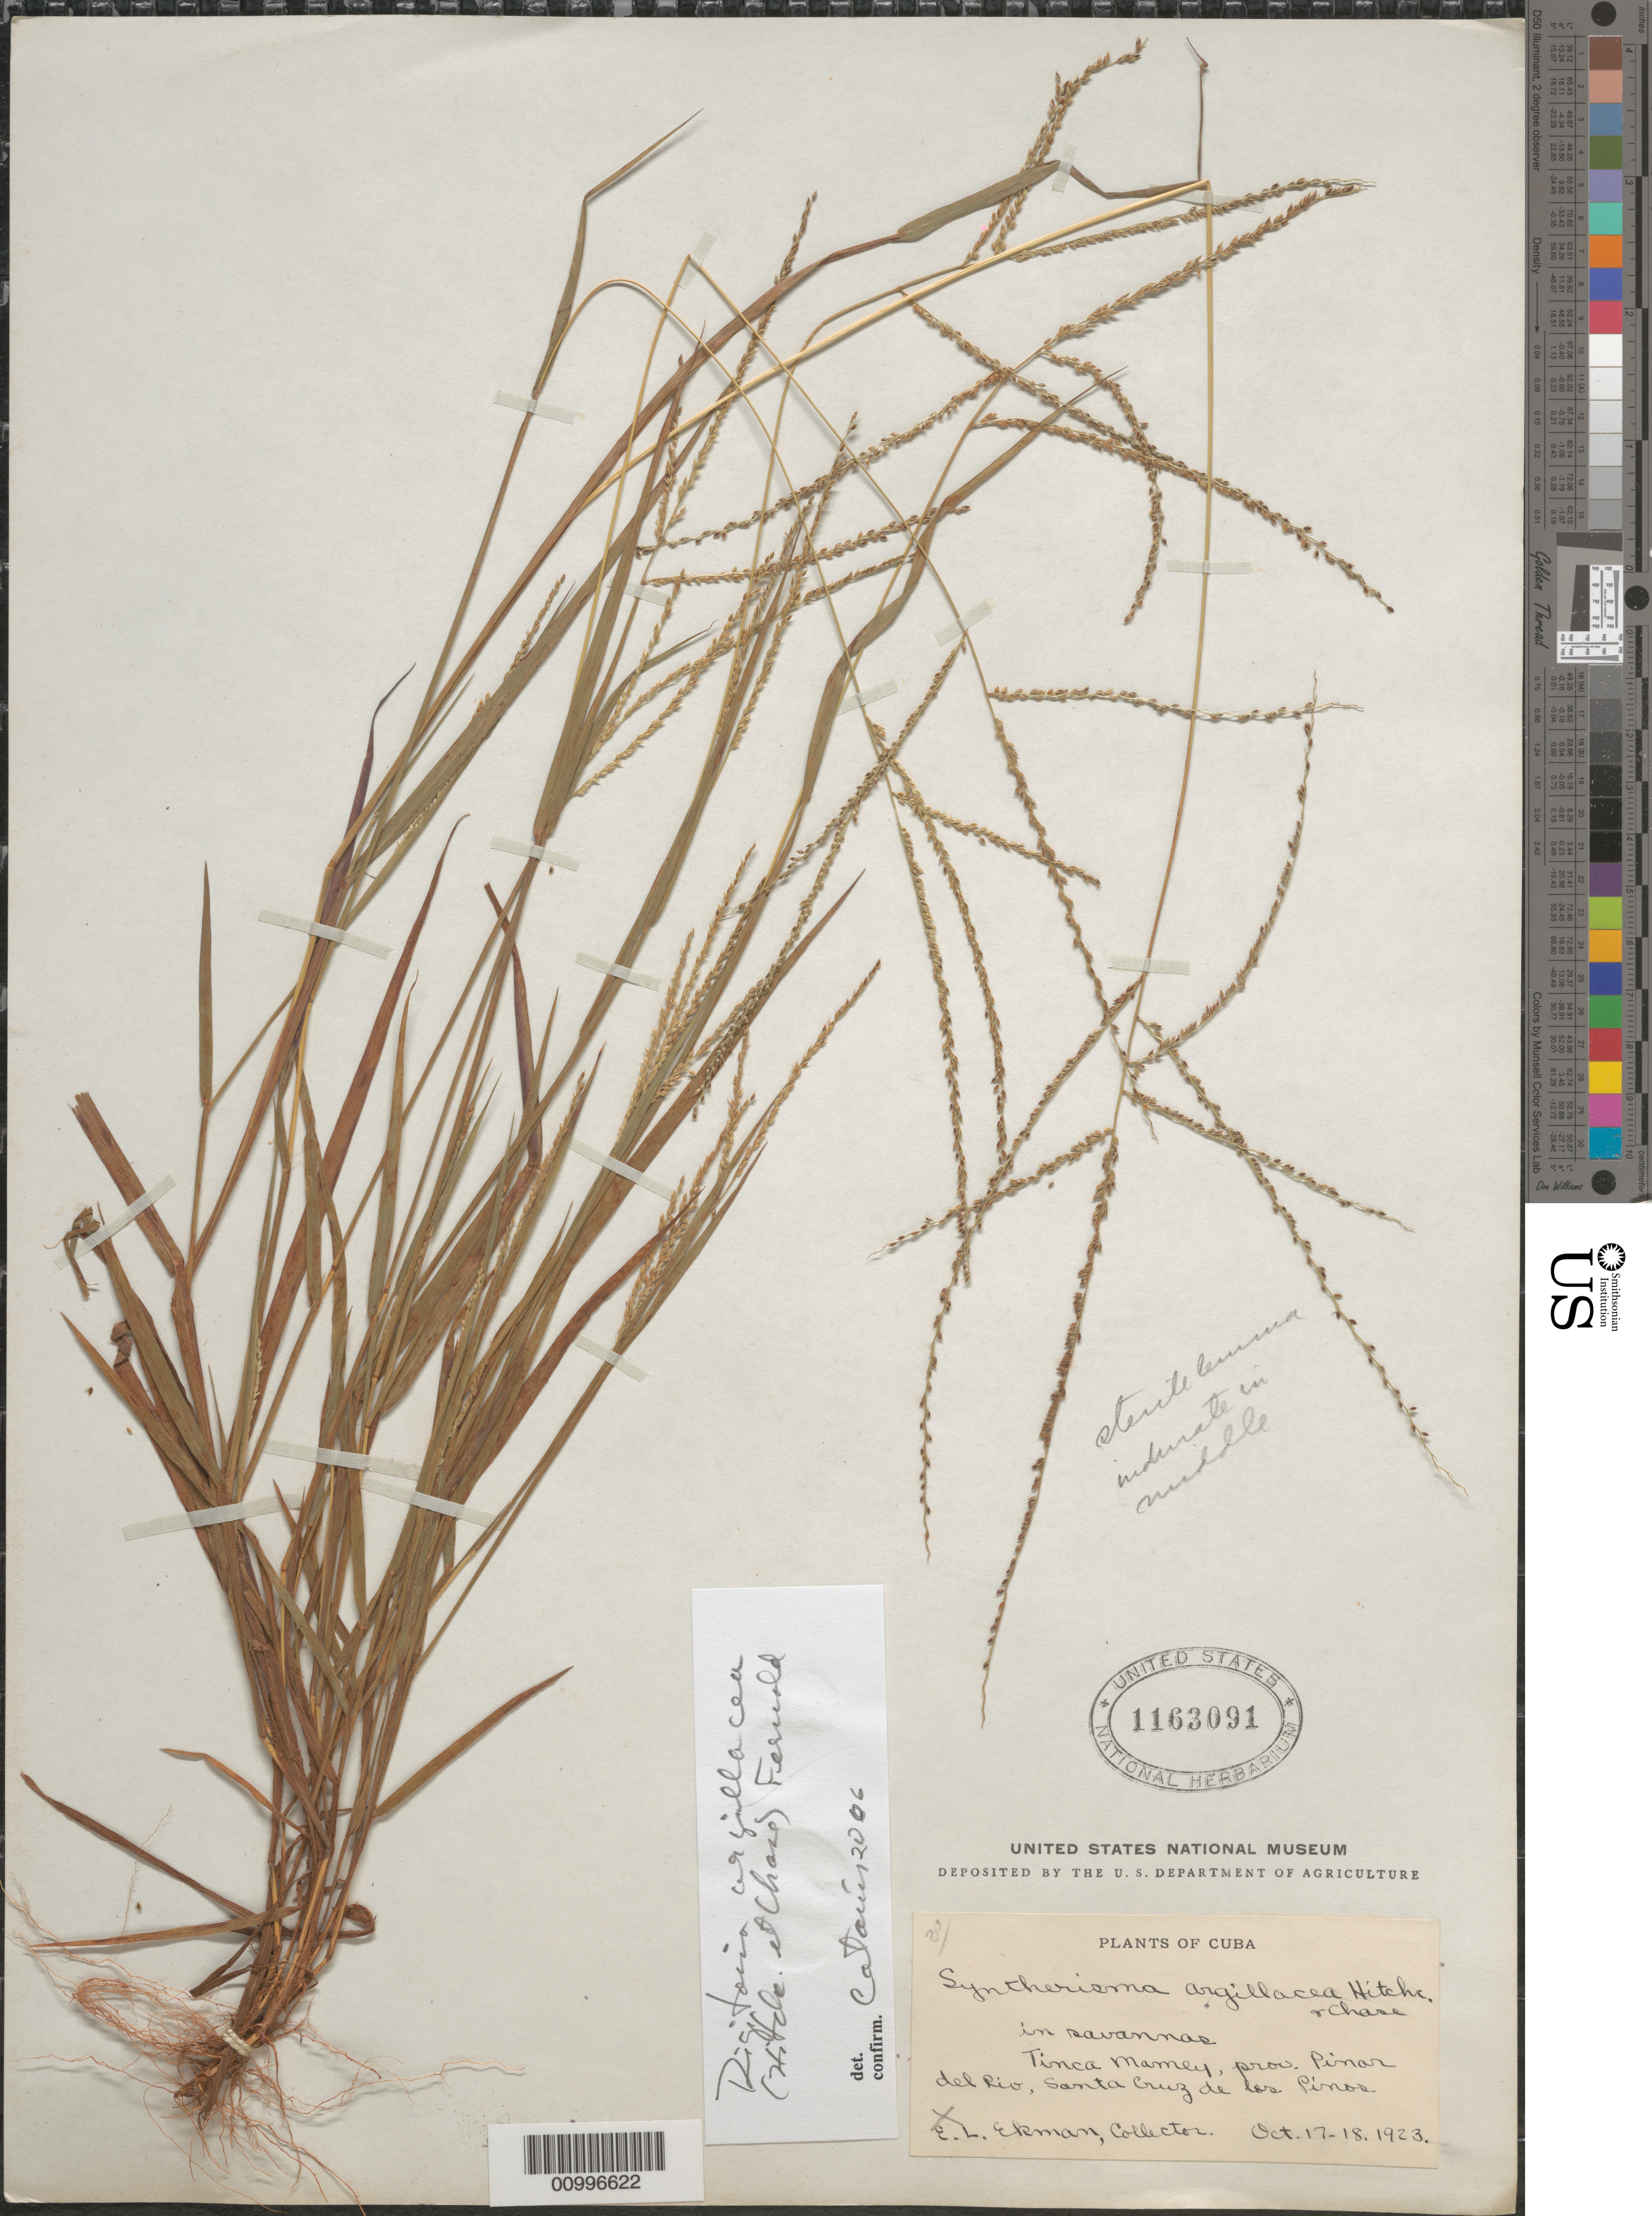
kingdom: Plantae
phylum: Tracheophyta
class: Liliopsida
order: Poales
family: Poaceae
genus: Digitaria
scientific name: Digitaria argillacea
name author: (Hitchc. & Chase) Fernald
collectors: E. L. Ekman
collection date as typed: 17 Oct 1923 to 18 Oct 1923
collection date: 1923-10-17/1923-10-18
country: Cuba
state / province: Pinar del Rio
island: Cuba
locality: Santa Cruz de los Pinos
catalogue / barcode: US 1163091